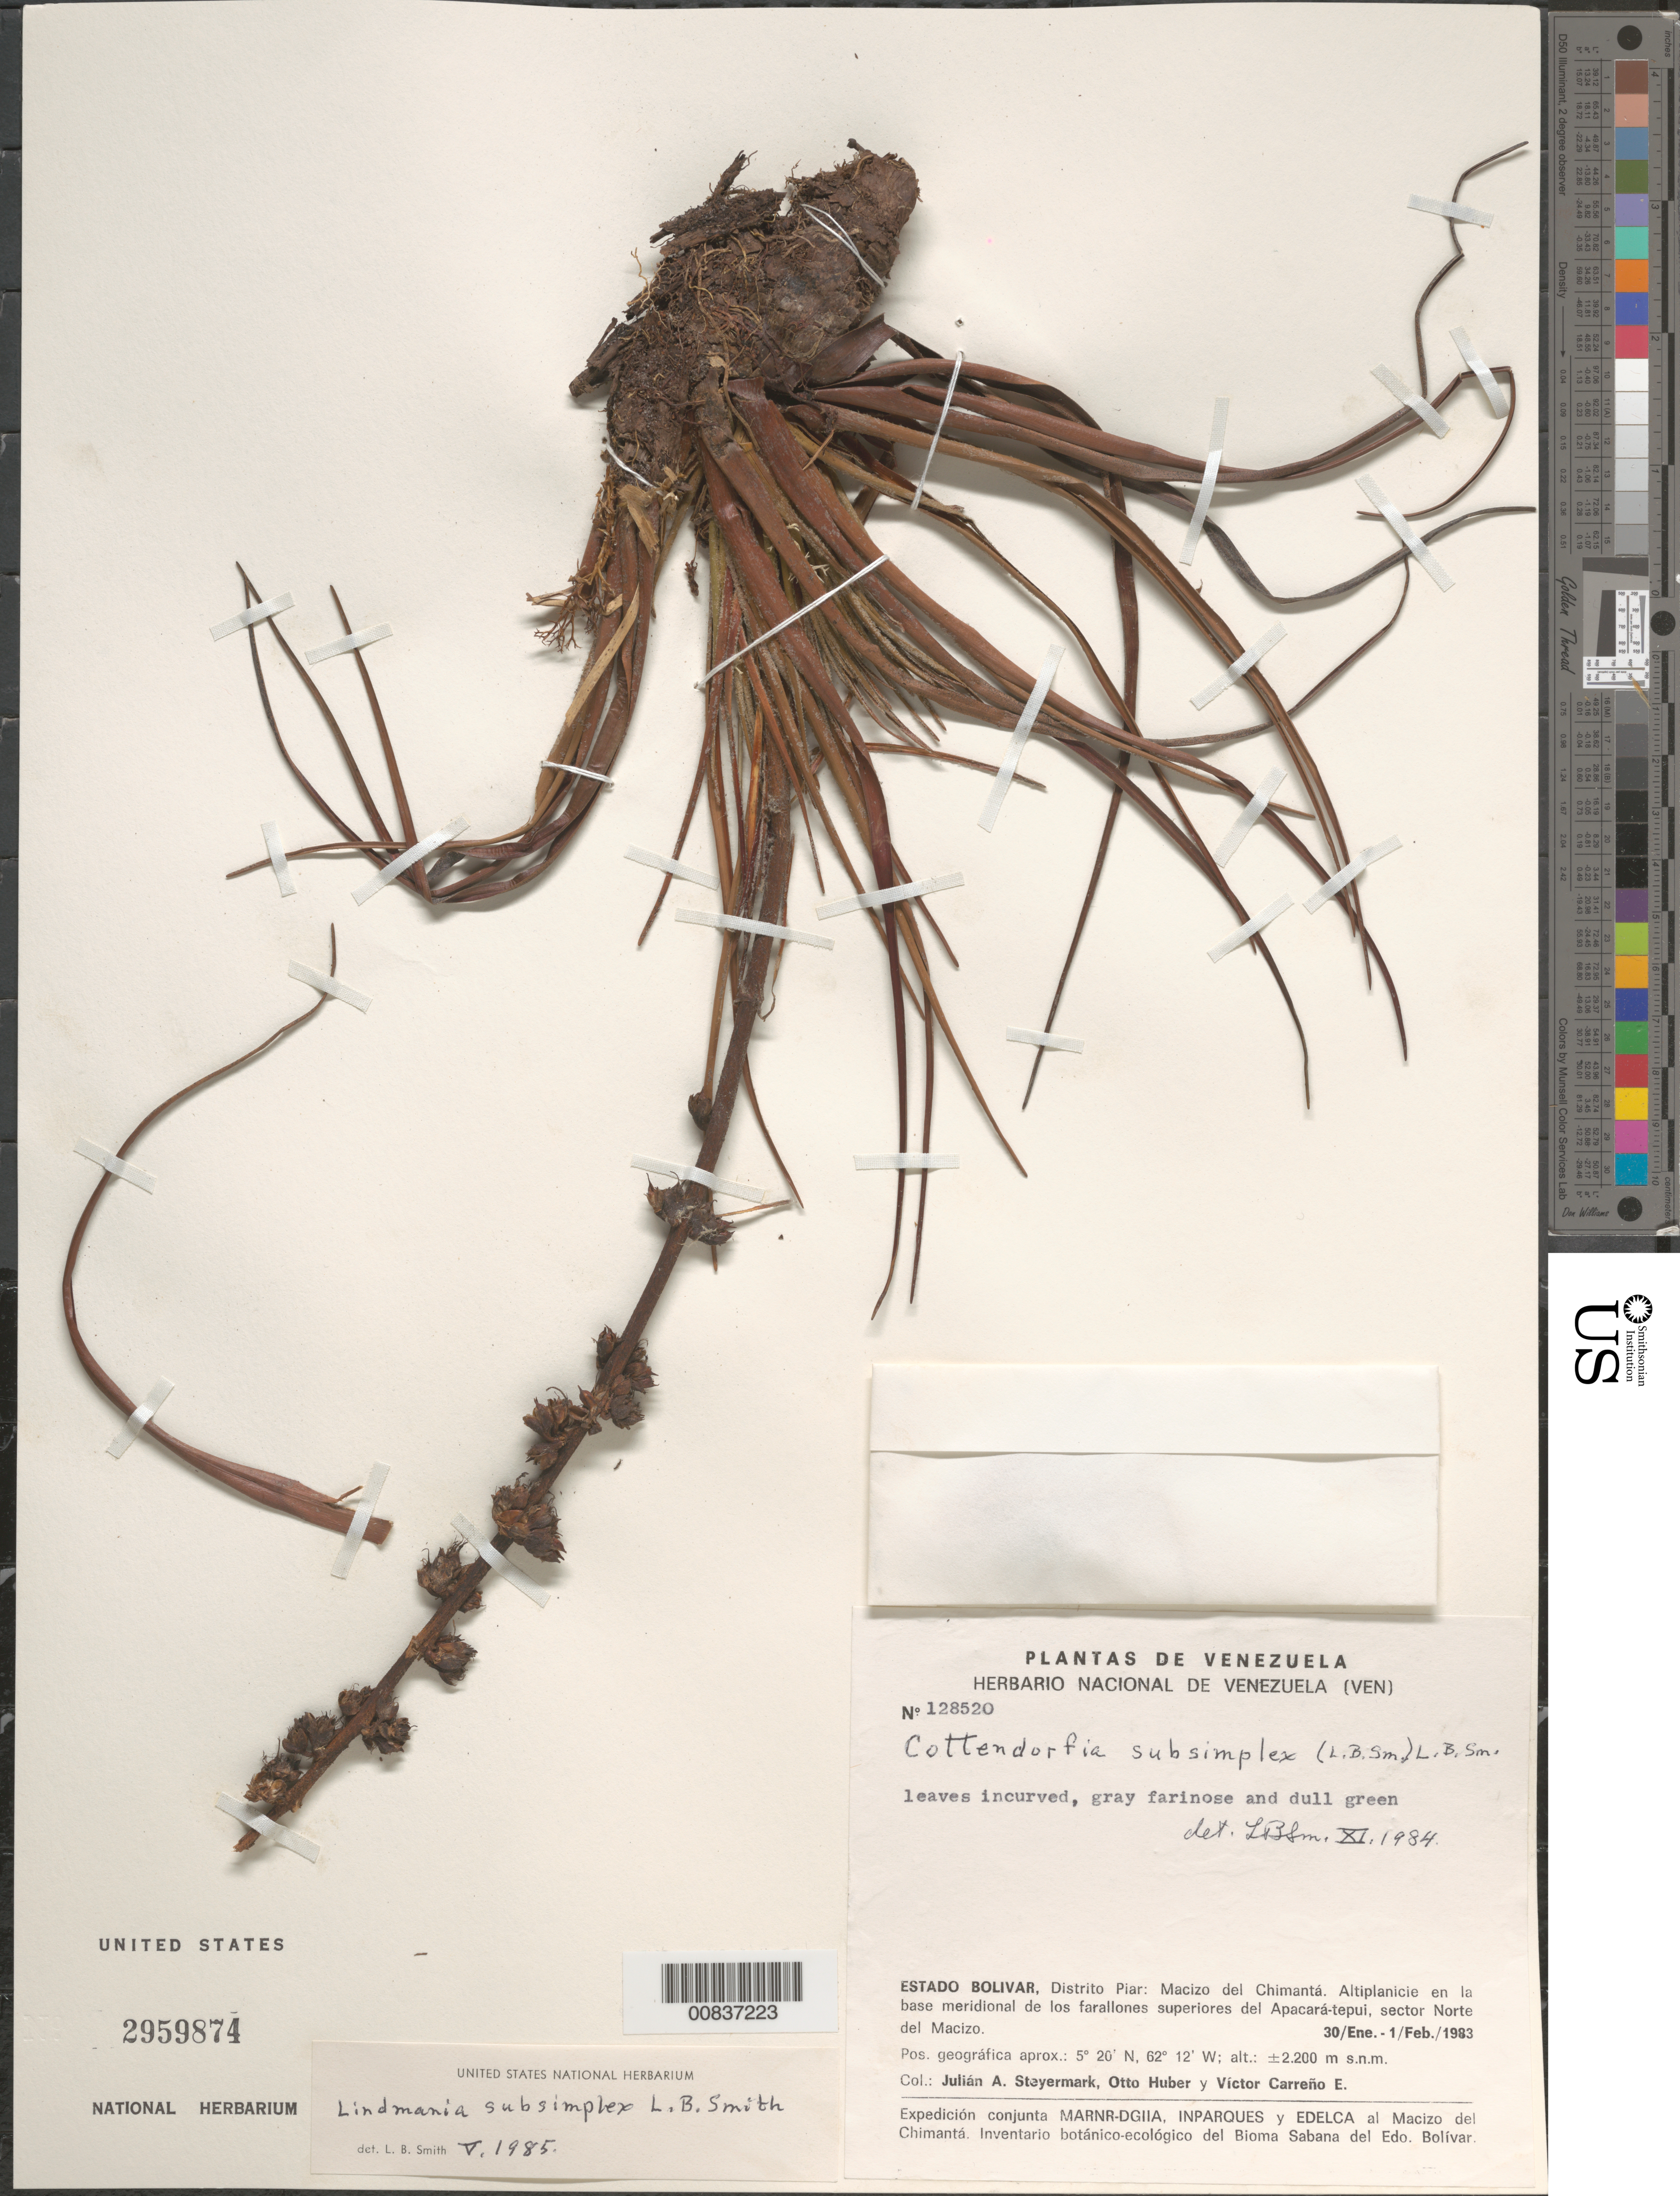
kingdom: Plantae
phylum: Tracheophyta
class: Liliopsida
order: Poales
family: Bromeliaceae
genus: Lindmania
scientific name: Lindmania subsimplex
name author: L.B. Sm.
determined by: Smith, Lyman B., (US), NMNH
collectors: J. Steyermark, O. Huber & V. Carreño E.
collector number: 128520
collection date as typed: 30-Jan-83 to 1-Feb-83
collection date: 1983-01-30/1983-02-01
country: Venezuela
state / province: Bolívar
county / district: Piar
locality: Macizo del Chimantá, Apacará-tepuí, sector N del Macizo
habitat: Altiplanicie en la base meridional de los farallones superiores, crevices of large rock in dry exposed places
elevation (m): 2200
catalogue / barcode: US 2959874